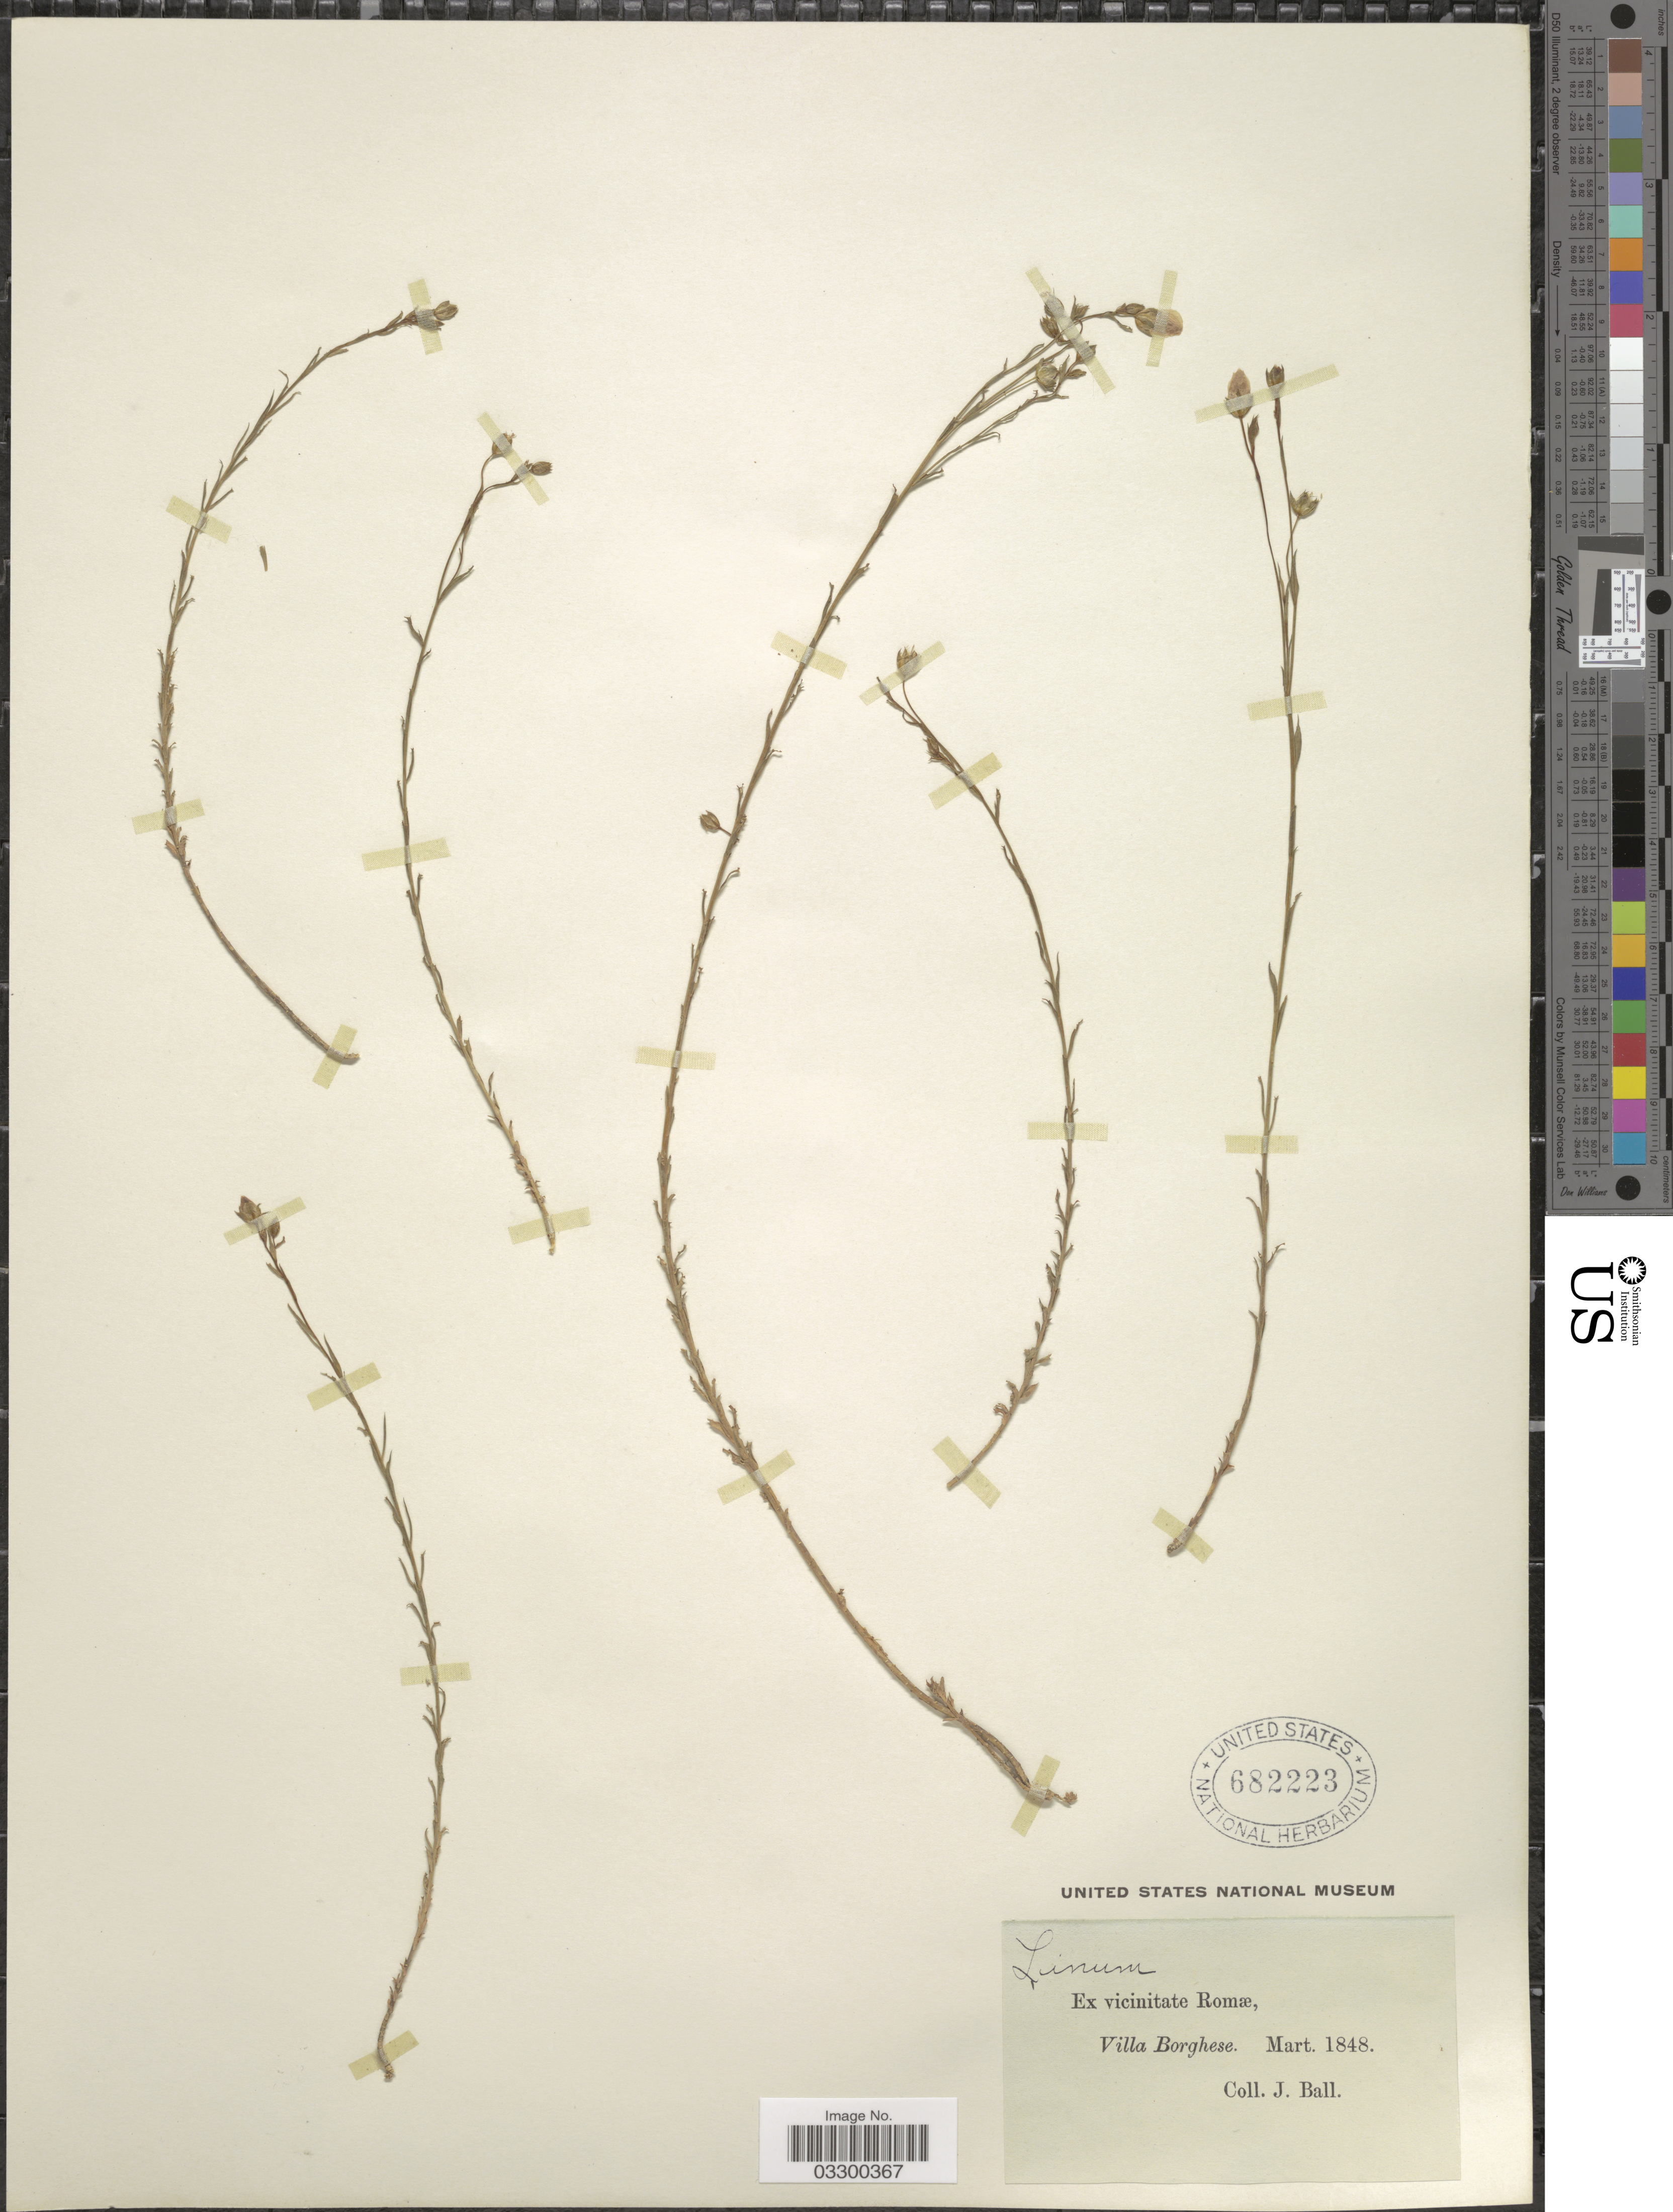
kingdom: Plantae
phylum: Tracheophyta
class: Magnoliopsida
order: Malpighiales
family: Linaceae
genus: Linum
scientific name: Linum sp.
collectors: J. Ball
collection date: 1848-03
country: Italy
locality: Ex vicinitate Romæ. Villa Borghese.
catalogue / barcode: US 682223